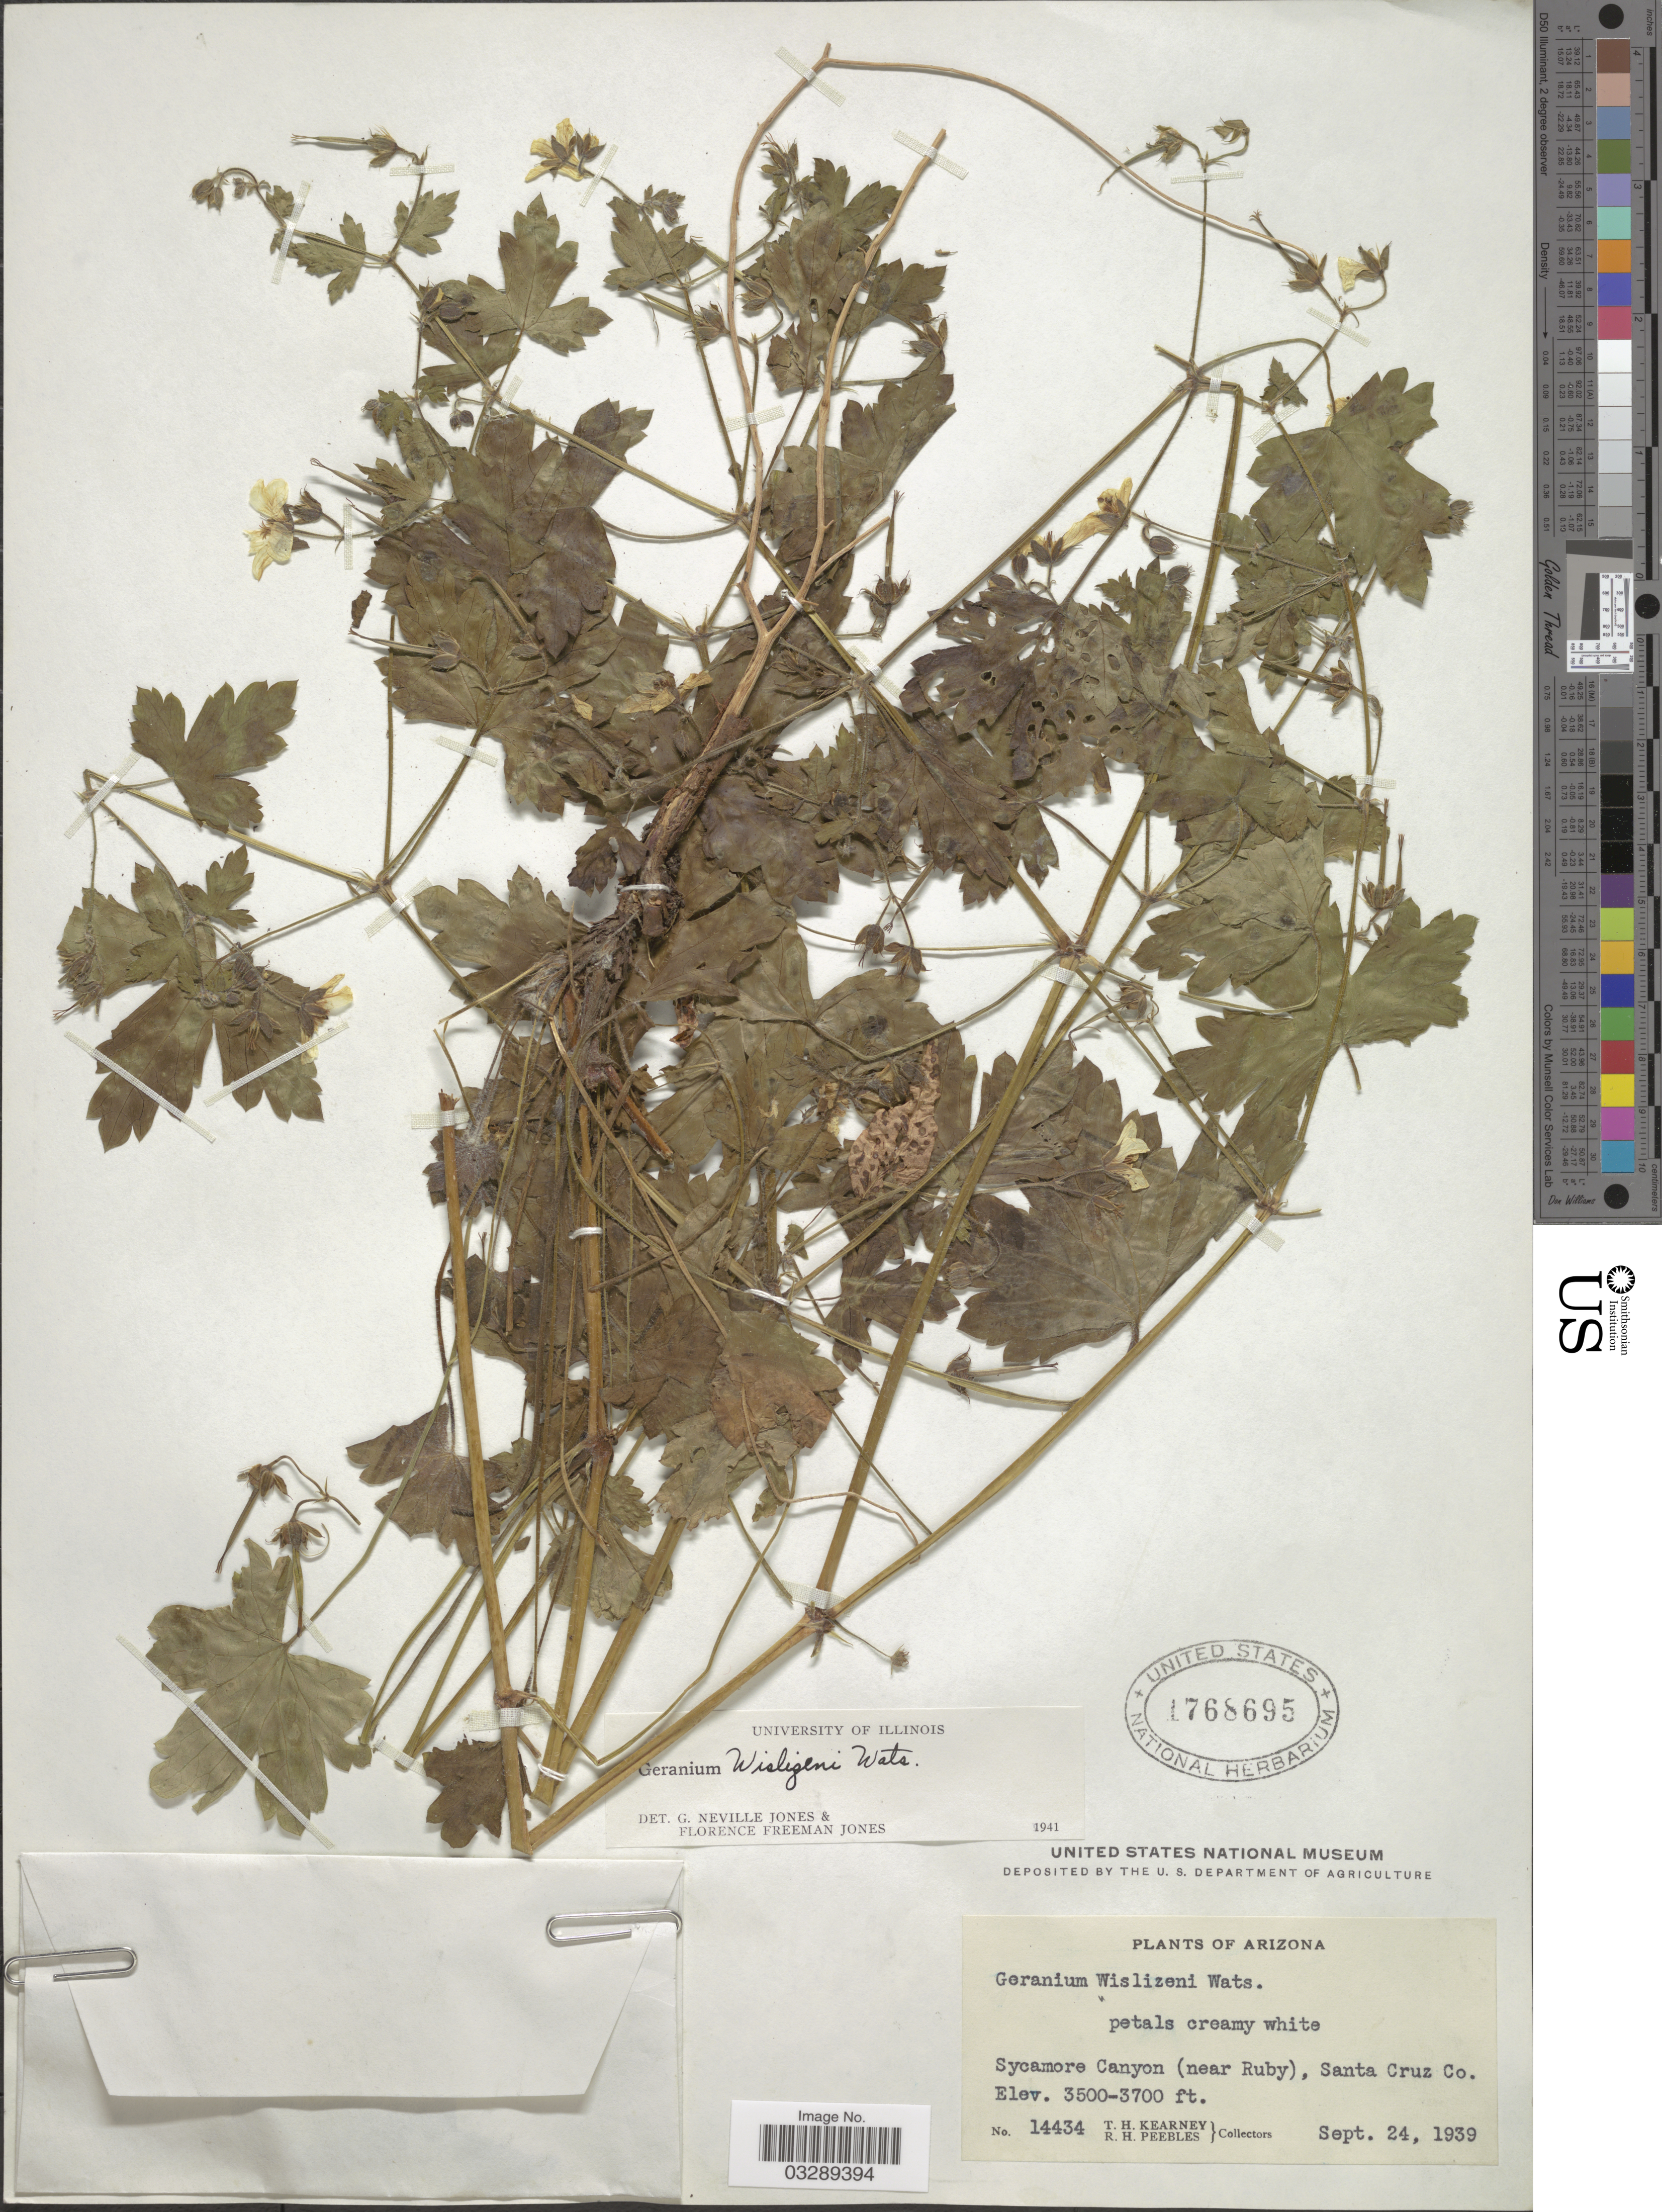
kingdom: Plantae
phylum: Tracheophyta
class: Magnoliopsida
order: Geraniales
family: Geraniaceae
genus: Geranium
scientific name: Geranium wislizeni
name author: S. Watson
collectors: T. H. Kearney & R. H. Peebles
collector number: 14434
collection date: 1939-09-24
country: United States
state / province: Arizona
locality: Sycamore Canyon (near Ruby), Santa Cruz Co.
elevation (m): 1067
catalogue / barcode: US 1768695